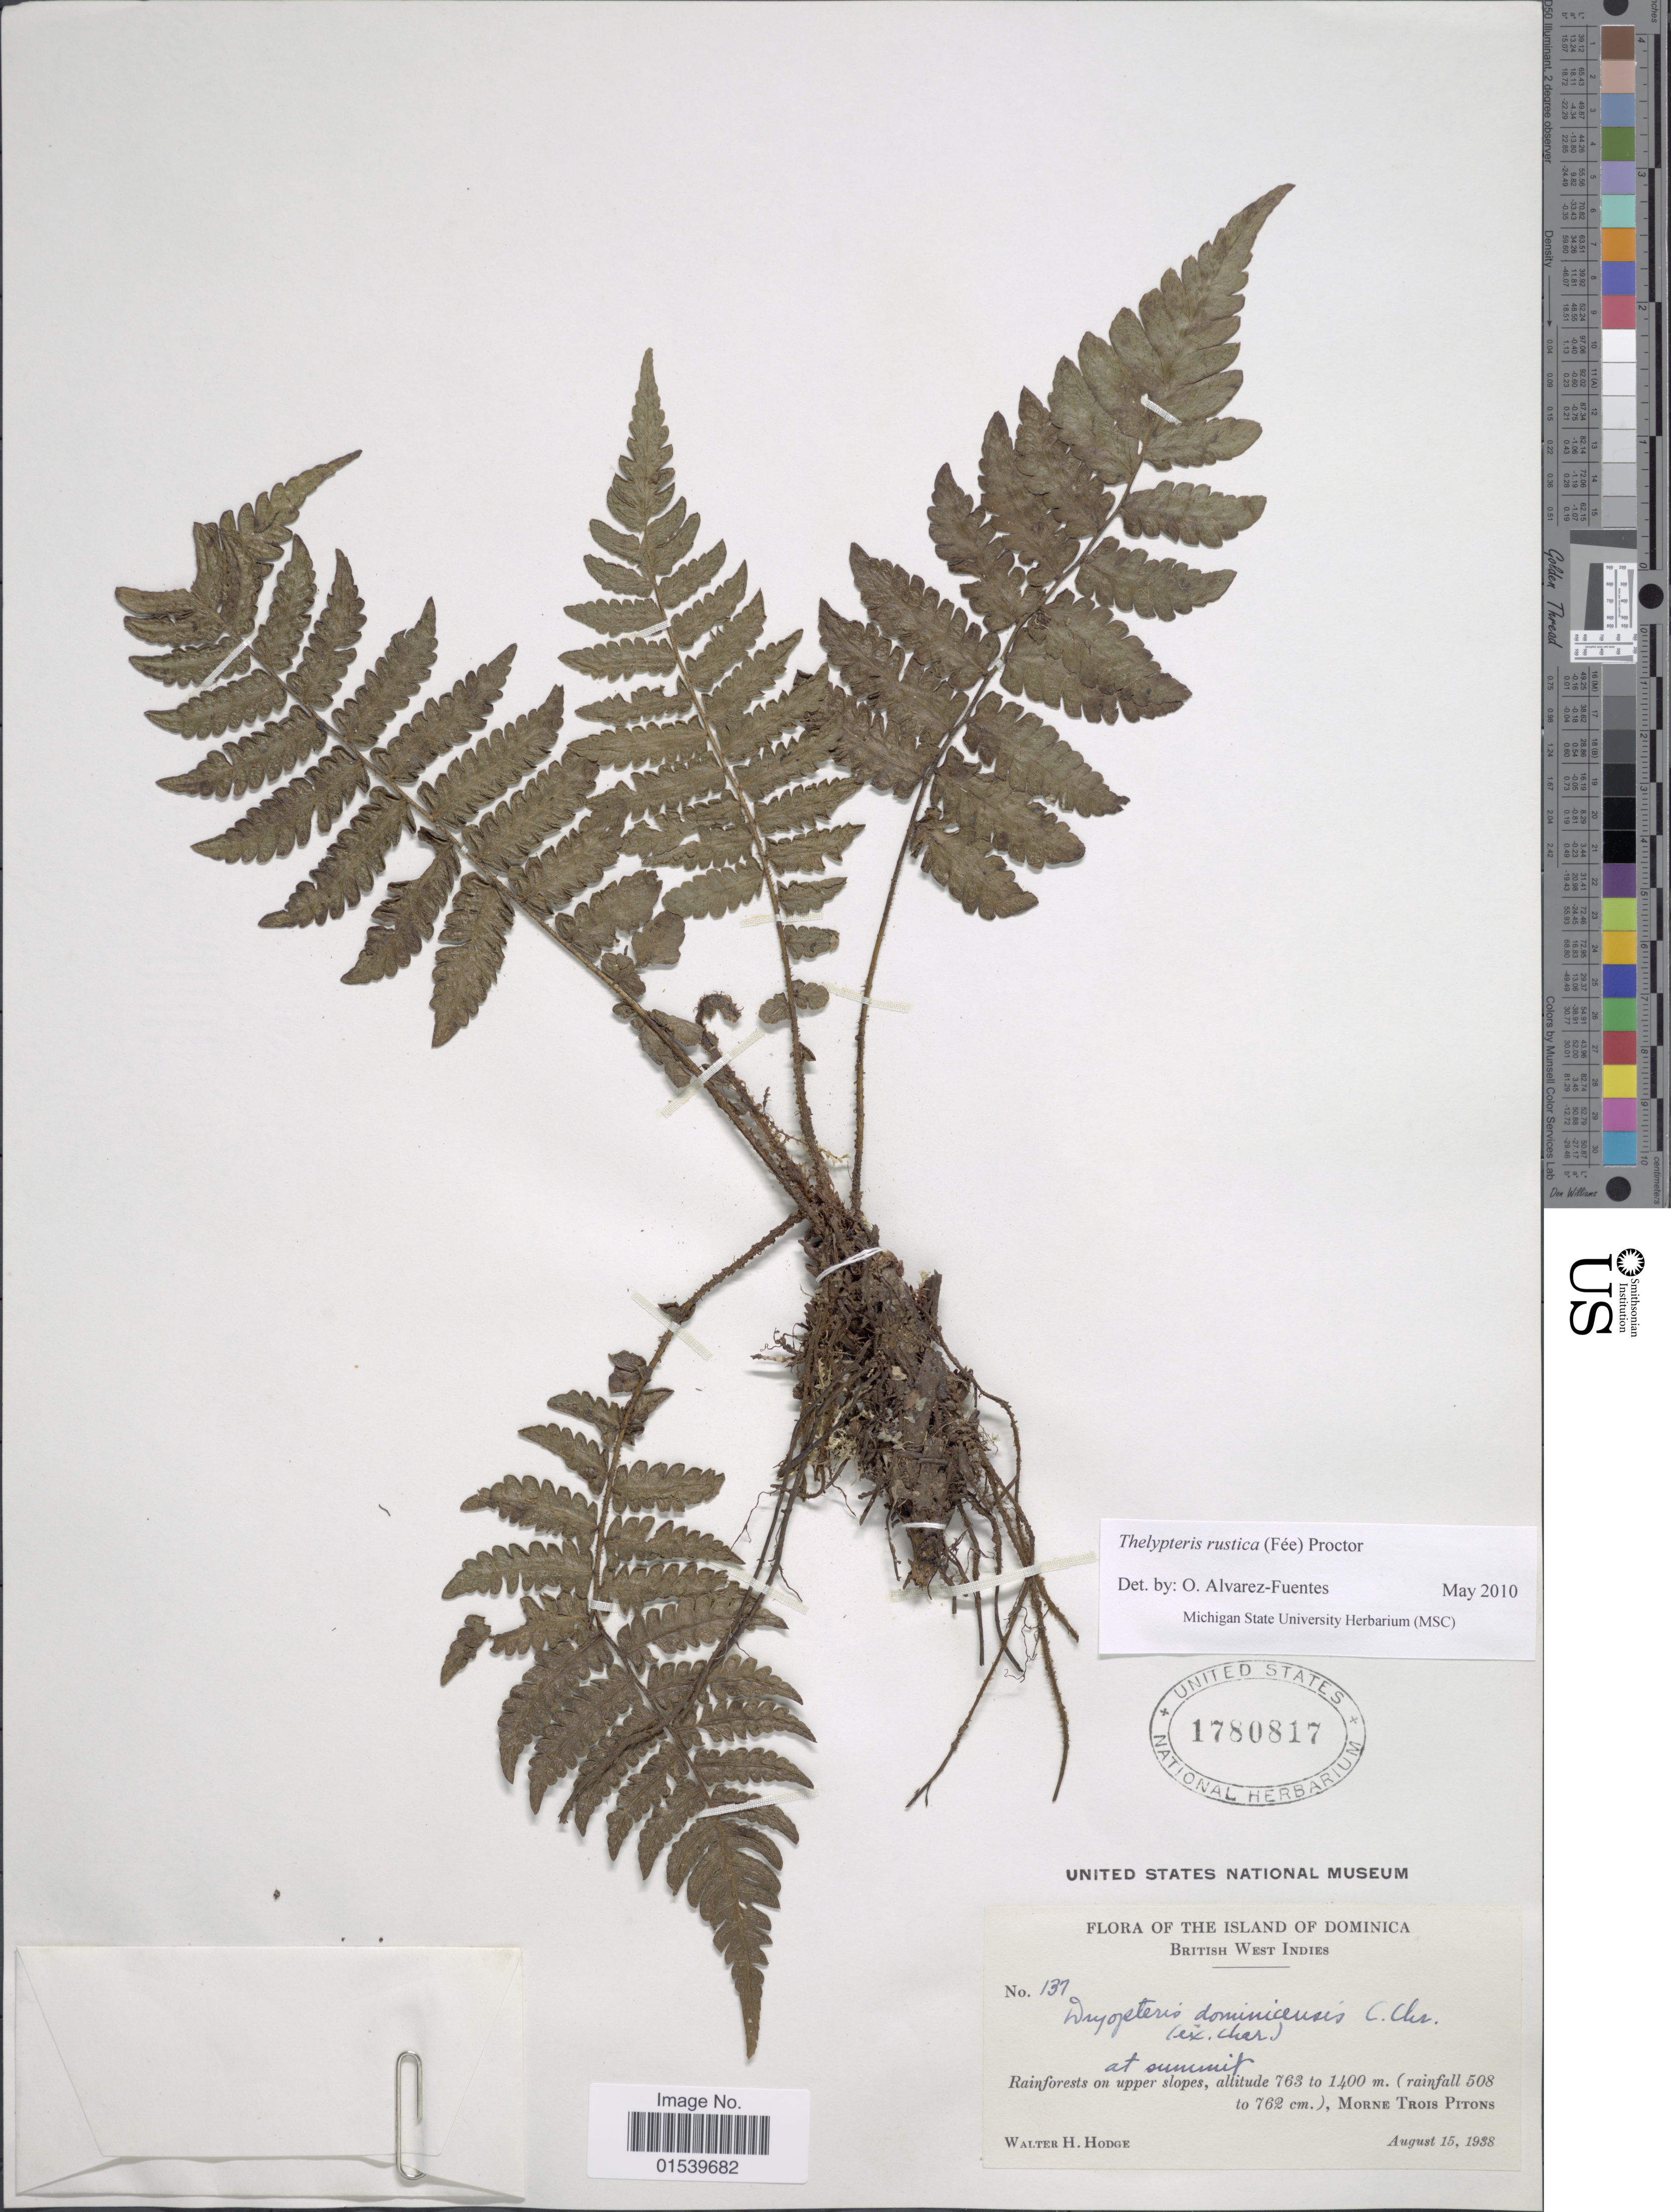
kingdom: Plantae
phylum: Tracheophyta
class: Polypodiopsida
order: Polypodiales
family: Thelypteridaceae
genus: Amauropelta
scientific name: Amauropelta rustica (Fée) comb. nov., ined 2015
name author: (Fée)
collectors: W. Hodge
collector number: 137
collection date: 1938-08-15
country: Dominica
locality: The Island of Dominica, British West Indies, Rainforest on upper slopes, Morne Trois Pitons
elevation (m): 763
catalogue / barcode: US 1780817